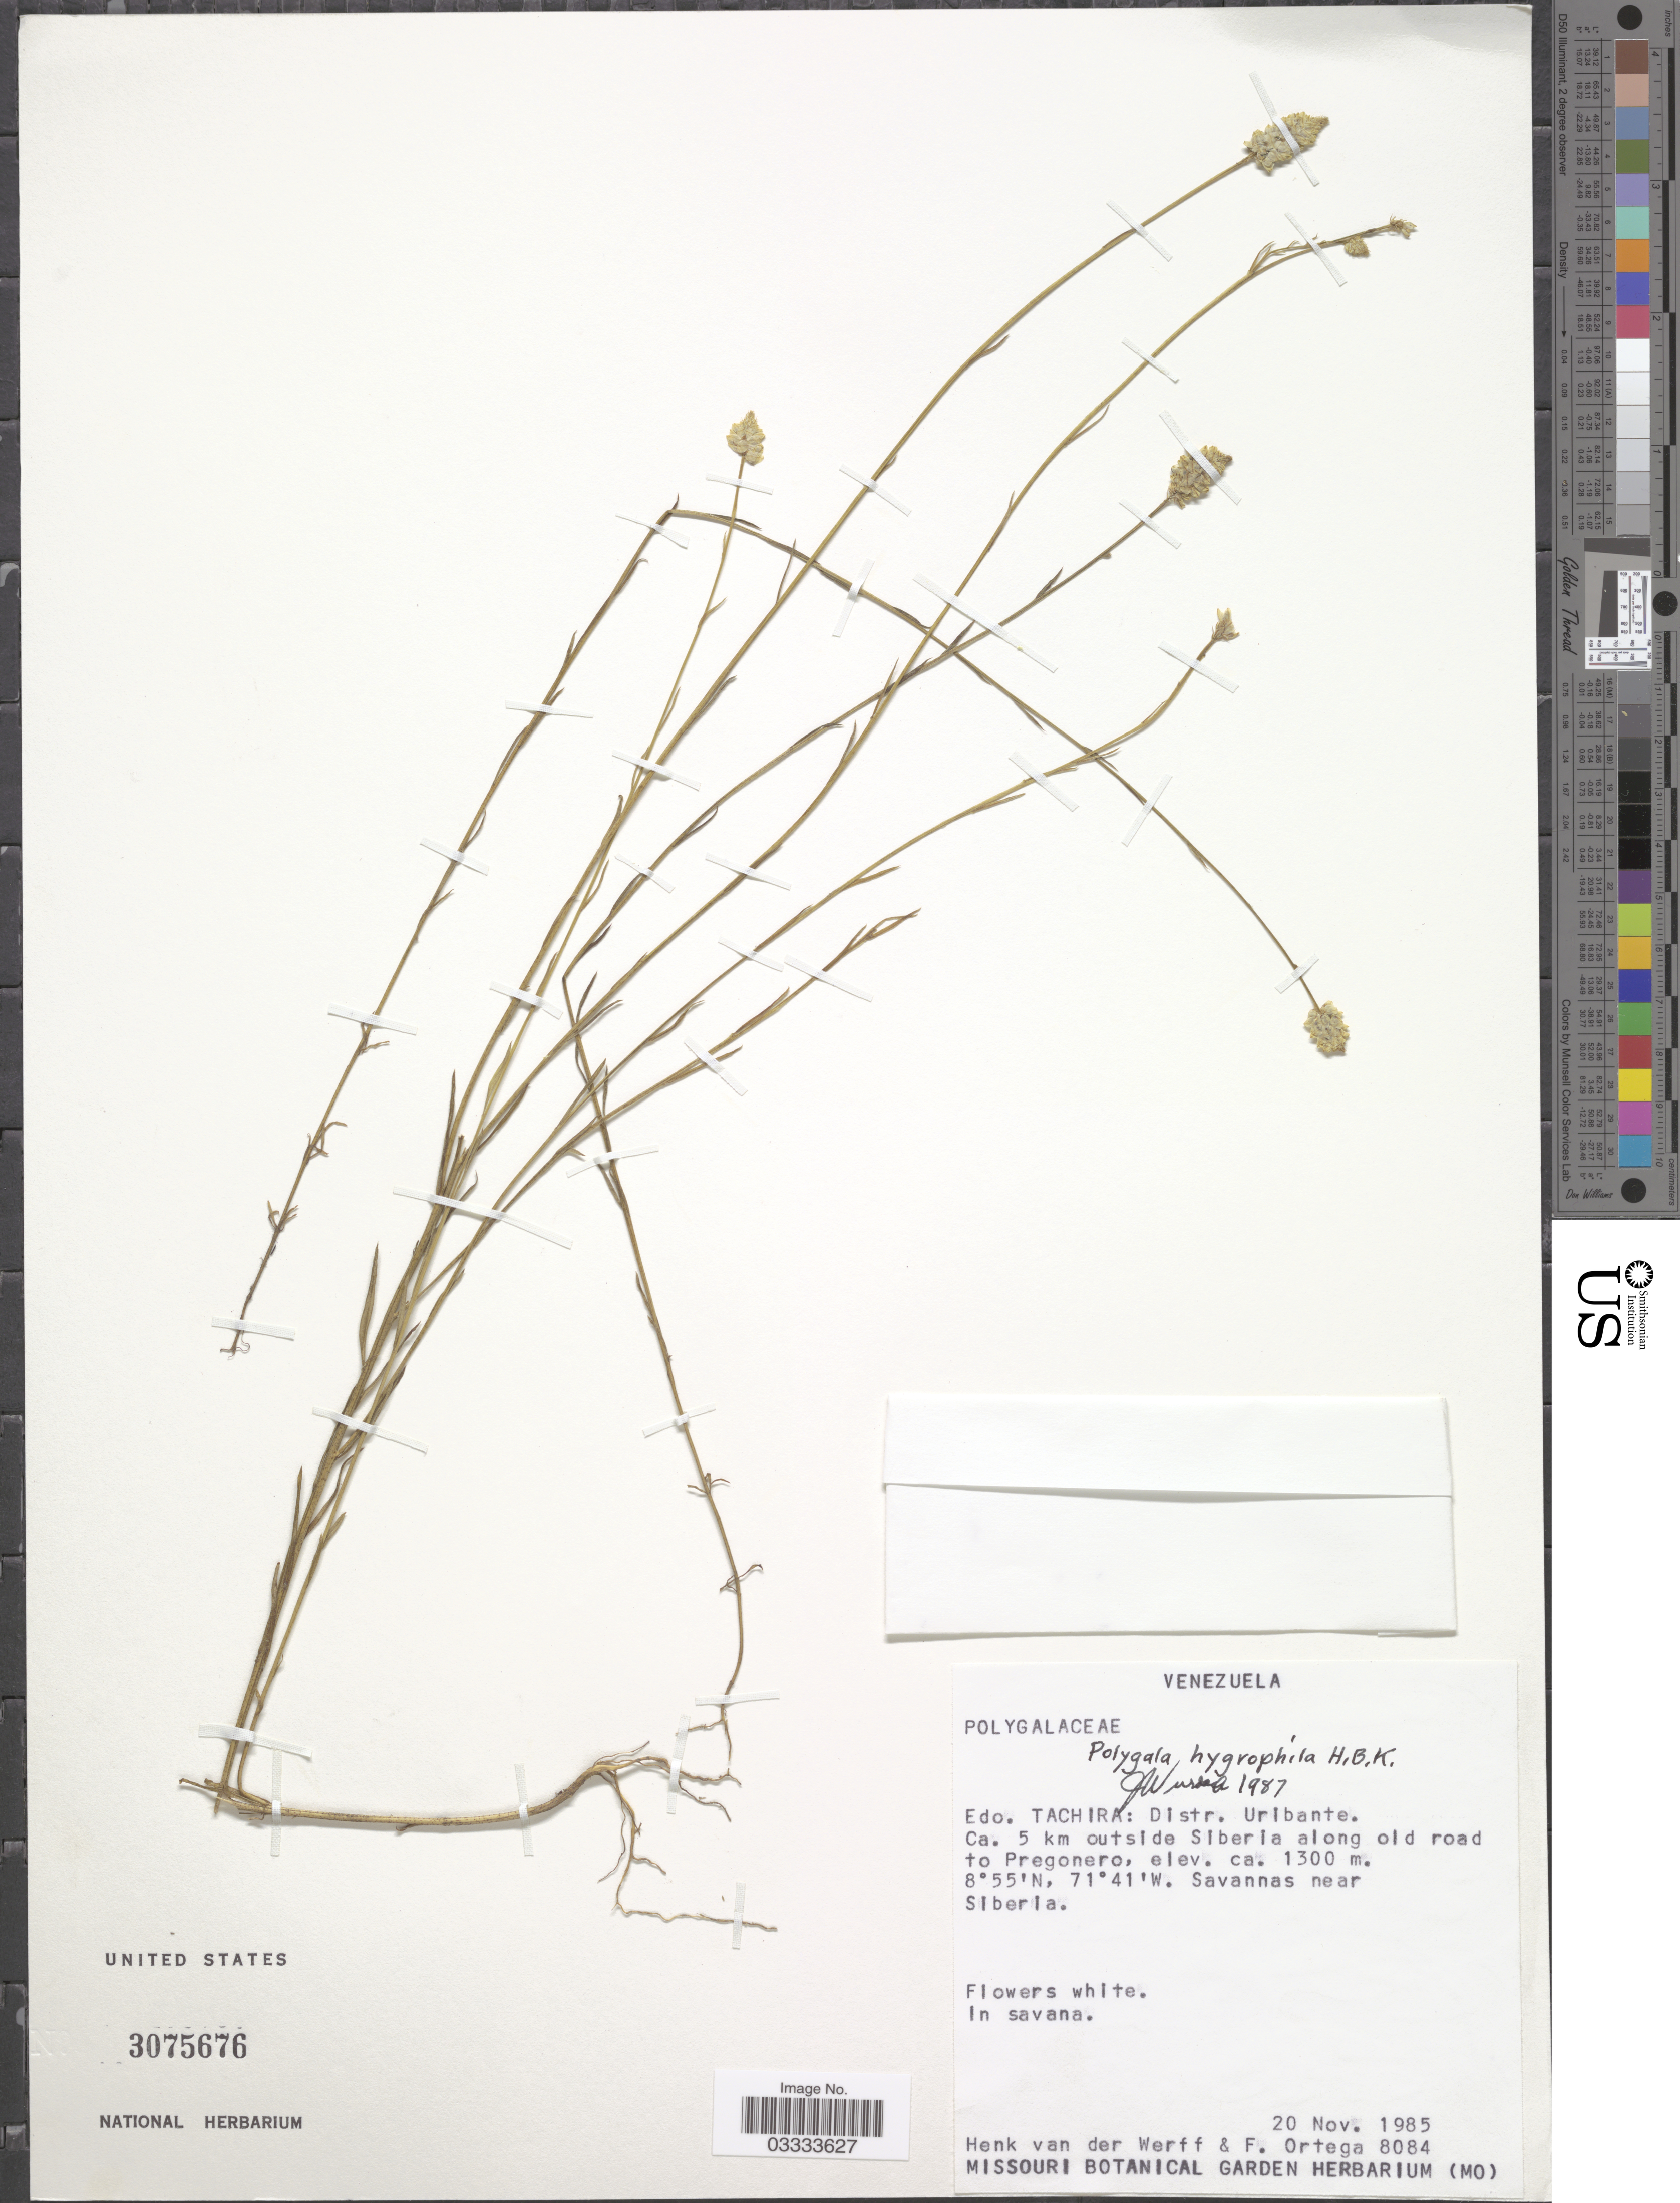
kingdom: Plantae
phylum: Tracheophyta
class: Magnoliopsida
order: Fabales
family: Polygalaceae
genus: Polygala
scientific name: Polygala hygrophila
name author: Kunth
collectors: H. van der Werff & F. J. Ortega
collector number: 8084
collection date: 1985-11-20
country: Venezuela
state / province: Tachira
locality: Distr. Uribante. Ca. 5 km outside Siberia along road to Pregonero. Savannas near Siberia.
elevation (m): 1300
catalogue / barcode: US 3075676